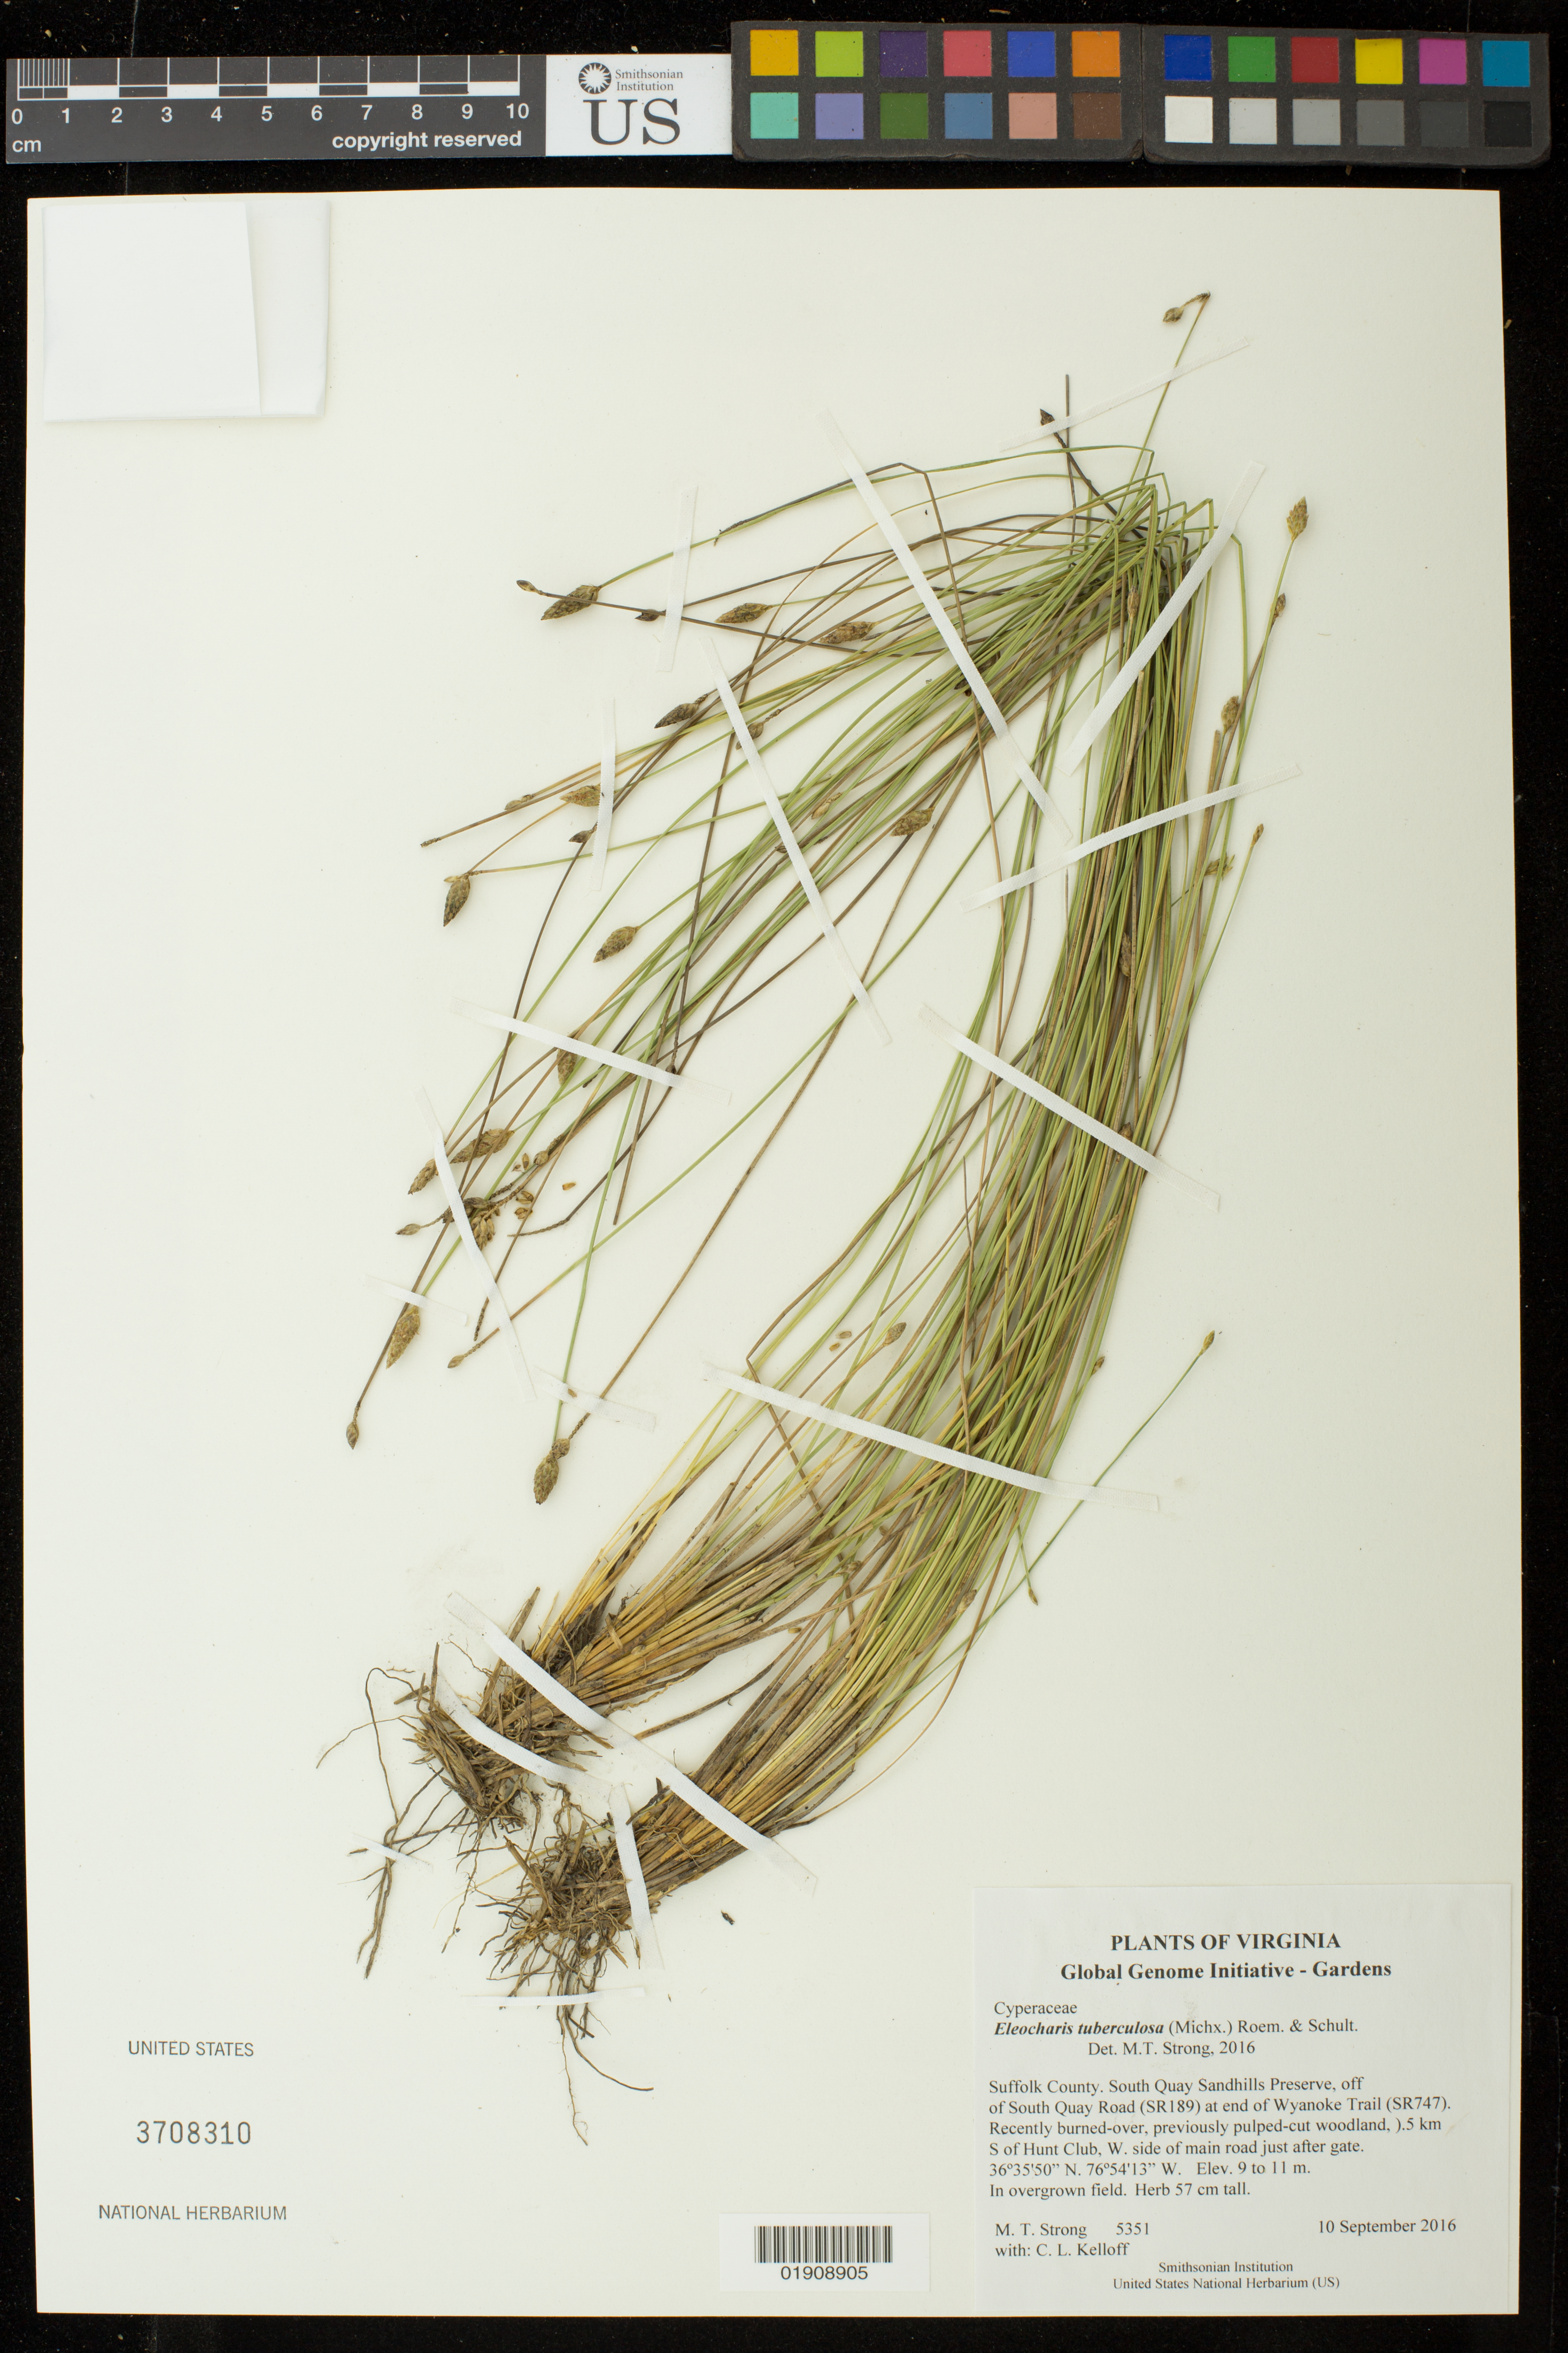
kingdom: Plantae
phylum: Tracheophyta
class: Liliopsida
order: Poales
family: Cyperaceae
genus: Eleocharis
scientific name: Eleocharis tuberculosa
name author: (Michx.) Roem. & Schult.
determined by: Strong, Mark T., (BOT), Smithsonian Institution - National Museum of Natural History (UNITED STATES)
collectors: M. T. Strong & C. L. Kelloff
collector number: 5351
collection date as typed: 10 September 2016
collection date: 2016-09-10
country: United States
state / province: Virginia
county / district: City of Suffolk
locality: South Quay Sandhills Preserve. Off of South Quay Road (SR189) at end of Wyanoke Trail (SR747). Recently burned-over, previously pulped-cut woodland, ).5 km S of Hunt Club, W side of main road just after gate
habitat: In overgrown field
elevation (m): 9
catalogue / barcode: US 3708310